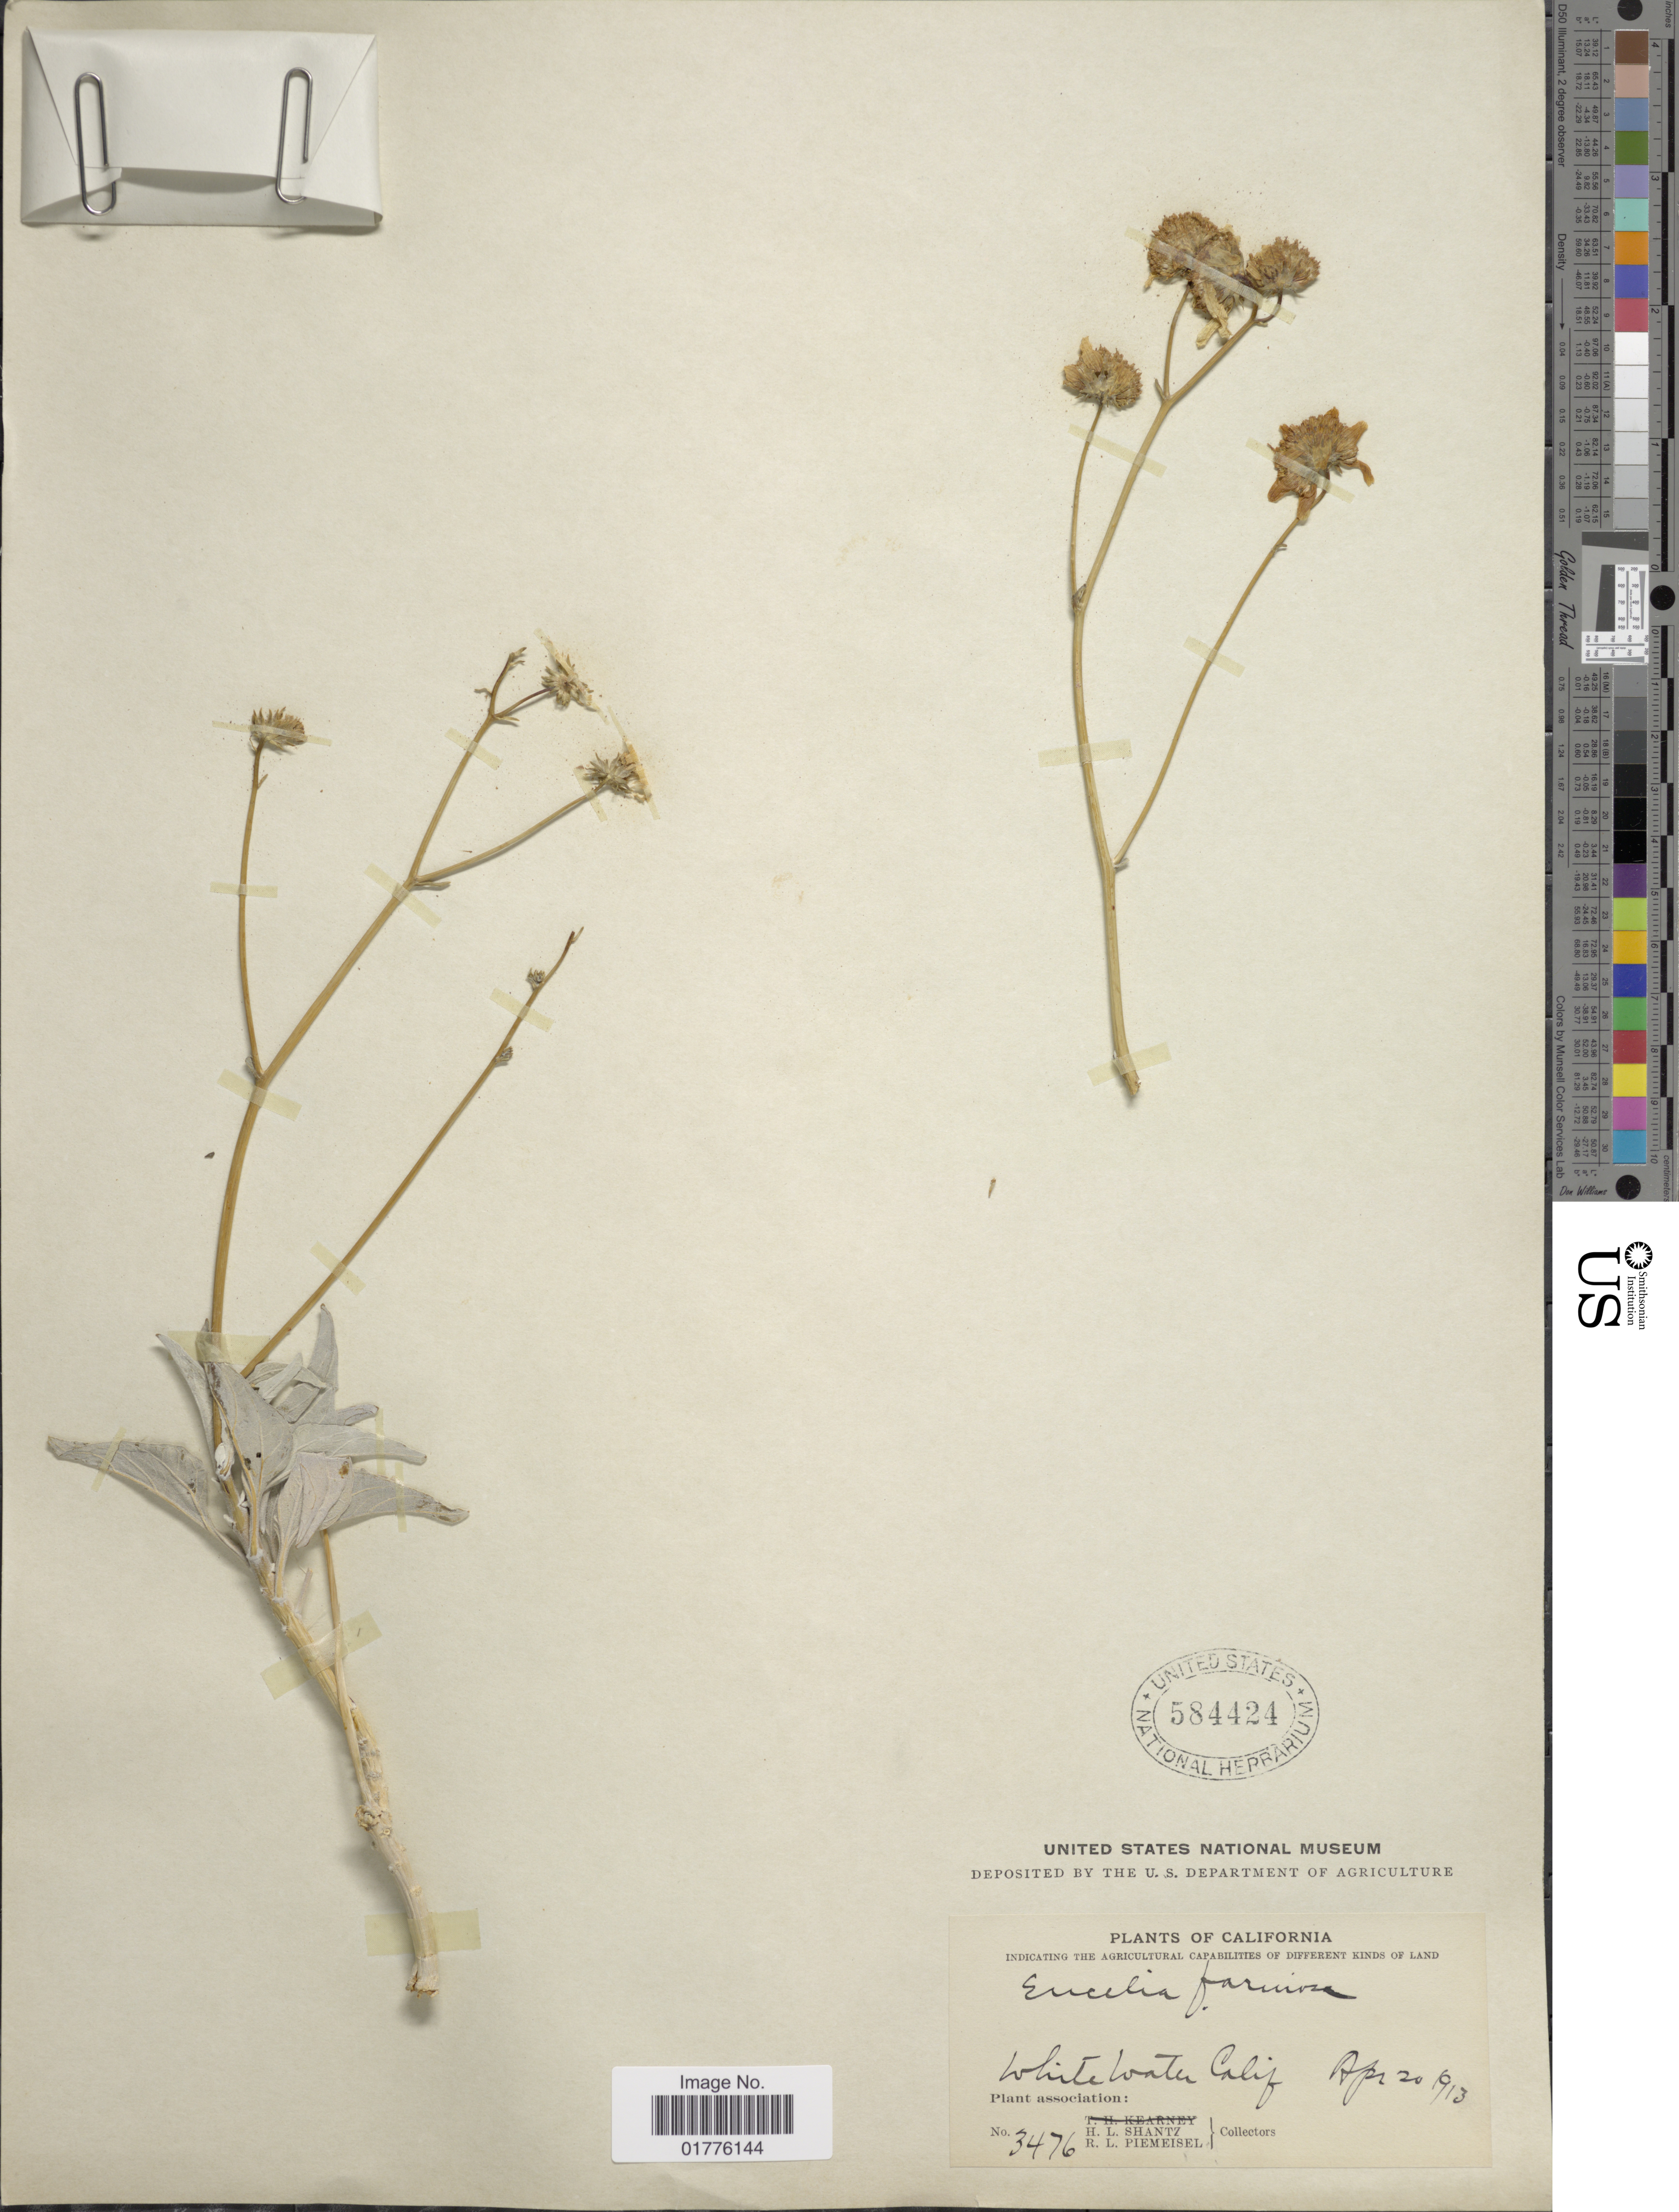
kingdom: Plantae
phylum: Tracheophyta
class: Magnoliopsida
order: Asterales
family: Asteraceae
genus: Encelia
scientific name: Encelia farinosa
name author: A. Gray ex Torr. in Emory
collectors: H. Shantz & R. L. Piemeisel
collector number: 3476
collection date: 1913-04-20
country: United States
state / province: California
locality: California. Plant associaton: White Water Calif.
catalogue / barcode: US 584424